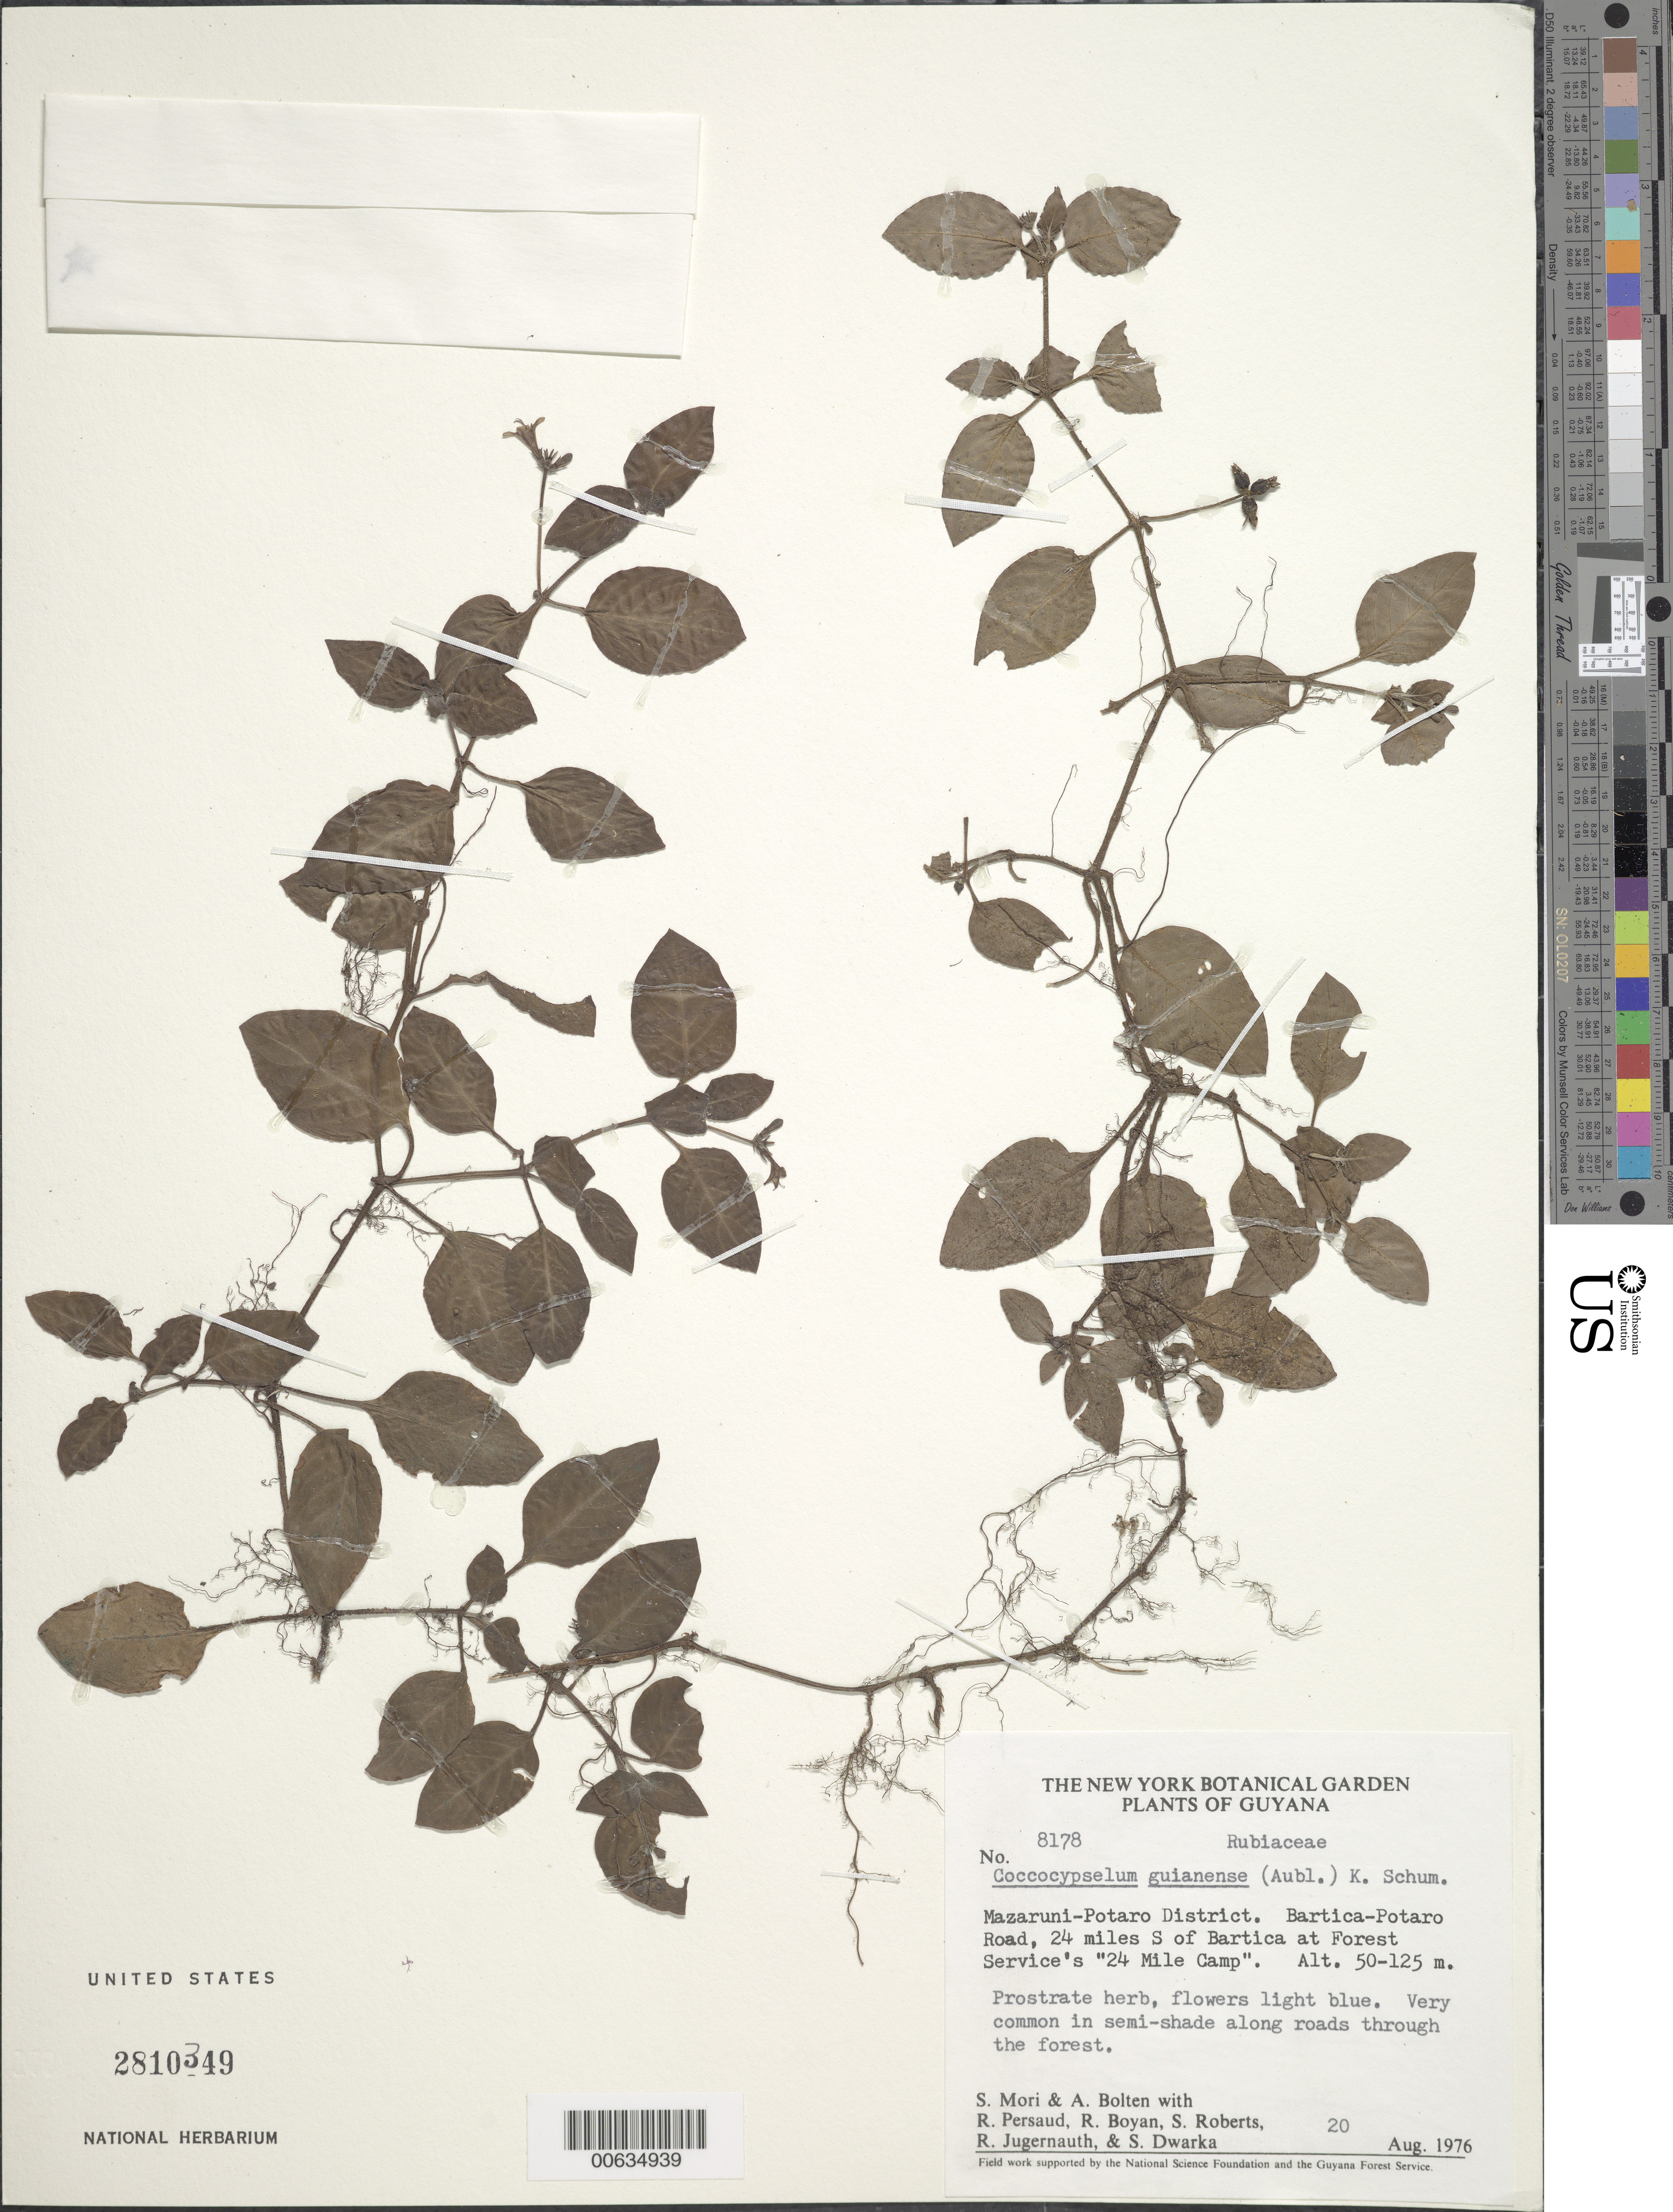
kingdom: Plantae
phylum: Tracheophyta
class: Magnoliopsida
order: Gentianales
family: Rubiaceae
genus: Coccocypselum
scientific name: Coccocypselum guianense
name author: (Aubl.) K. Schum.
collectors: S. Mori, A. Bolten, R. Persaud, R. Boyan, S. Roberts, R. Jugernauth & S. Dwarka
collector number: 8178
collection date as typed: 20-Aug-76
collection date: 1976-08-20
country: Guyana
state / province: Cuyuni-Mazaruni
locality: Bartica-Potaro Road, 24 mi. S of Bartica at Forest service "24 Mile Camp"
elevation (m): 50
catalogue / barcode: US 2810349